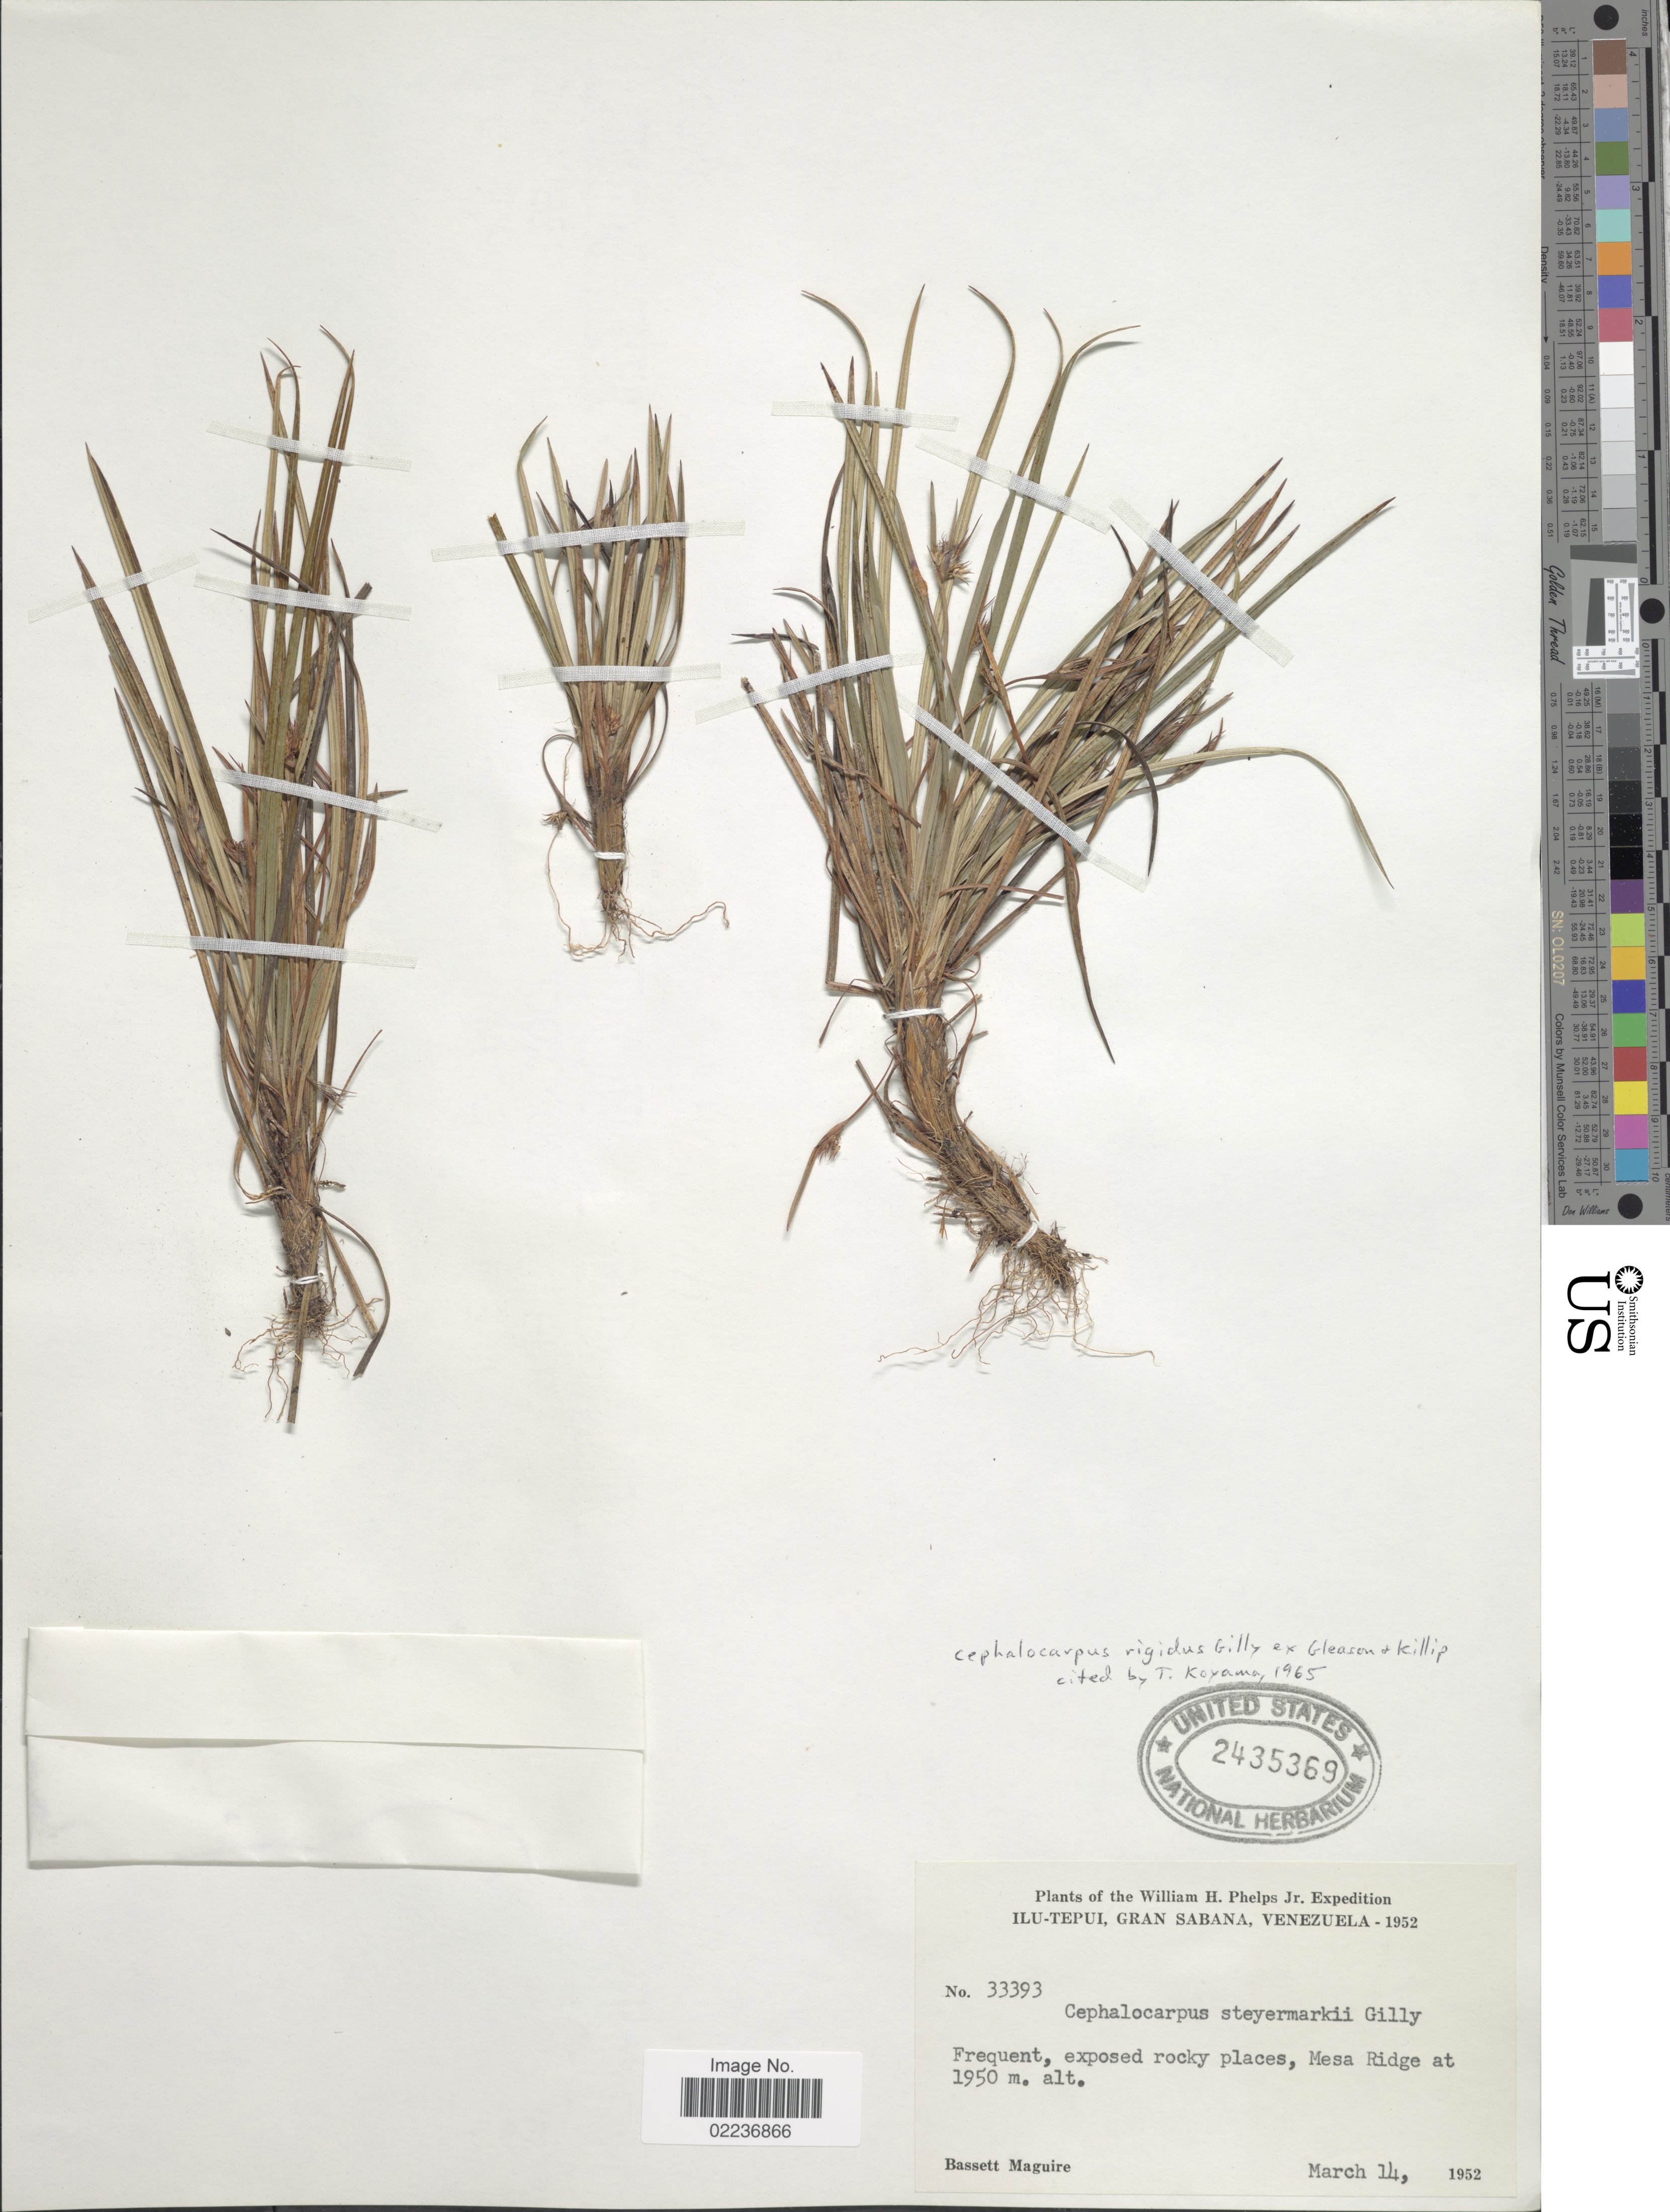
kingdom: Plantae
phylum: Tracheophyta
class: Liliopsida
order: Poales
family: Cyperaceae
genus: Cephalocarpus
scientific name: Cephalocarpus rigidus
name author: Gilly ex Gleason & Killip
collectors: B. Maguire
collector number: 33393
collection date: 1952-03-14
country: Venezuela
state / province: Bolivar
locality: Ilu-Tepui, Gran Sabana, exposed rocky places, Mesa Ridge,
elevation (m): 1950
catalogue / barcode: US 2435369